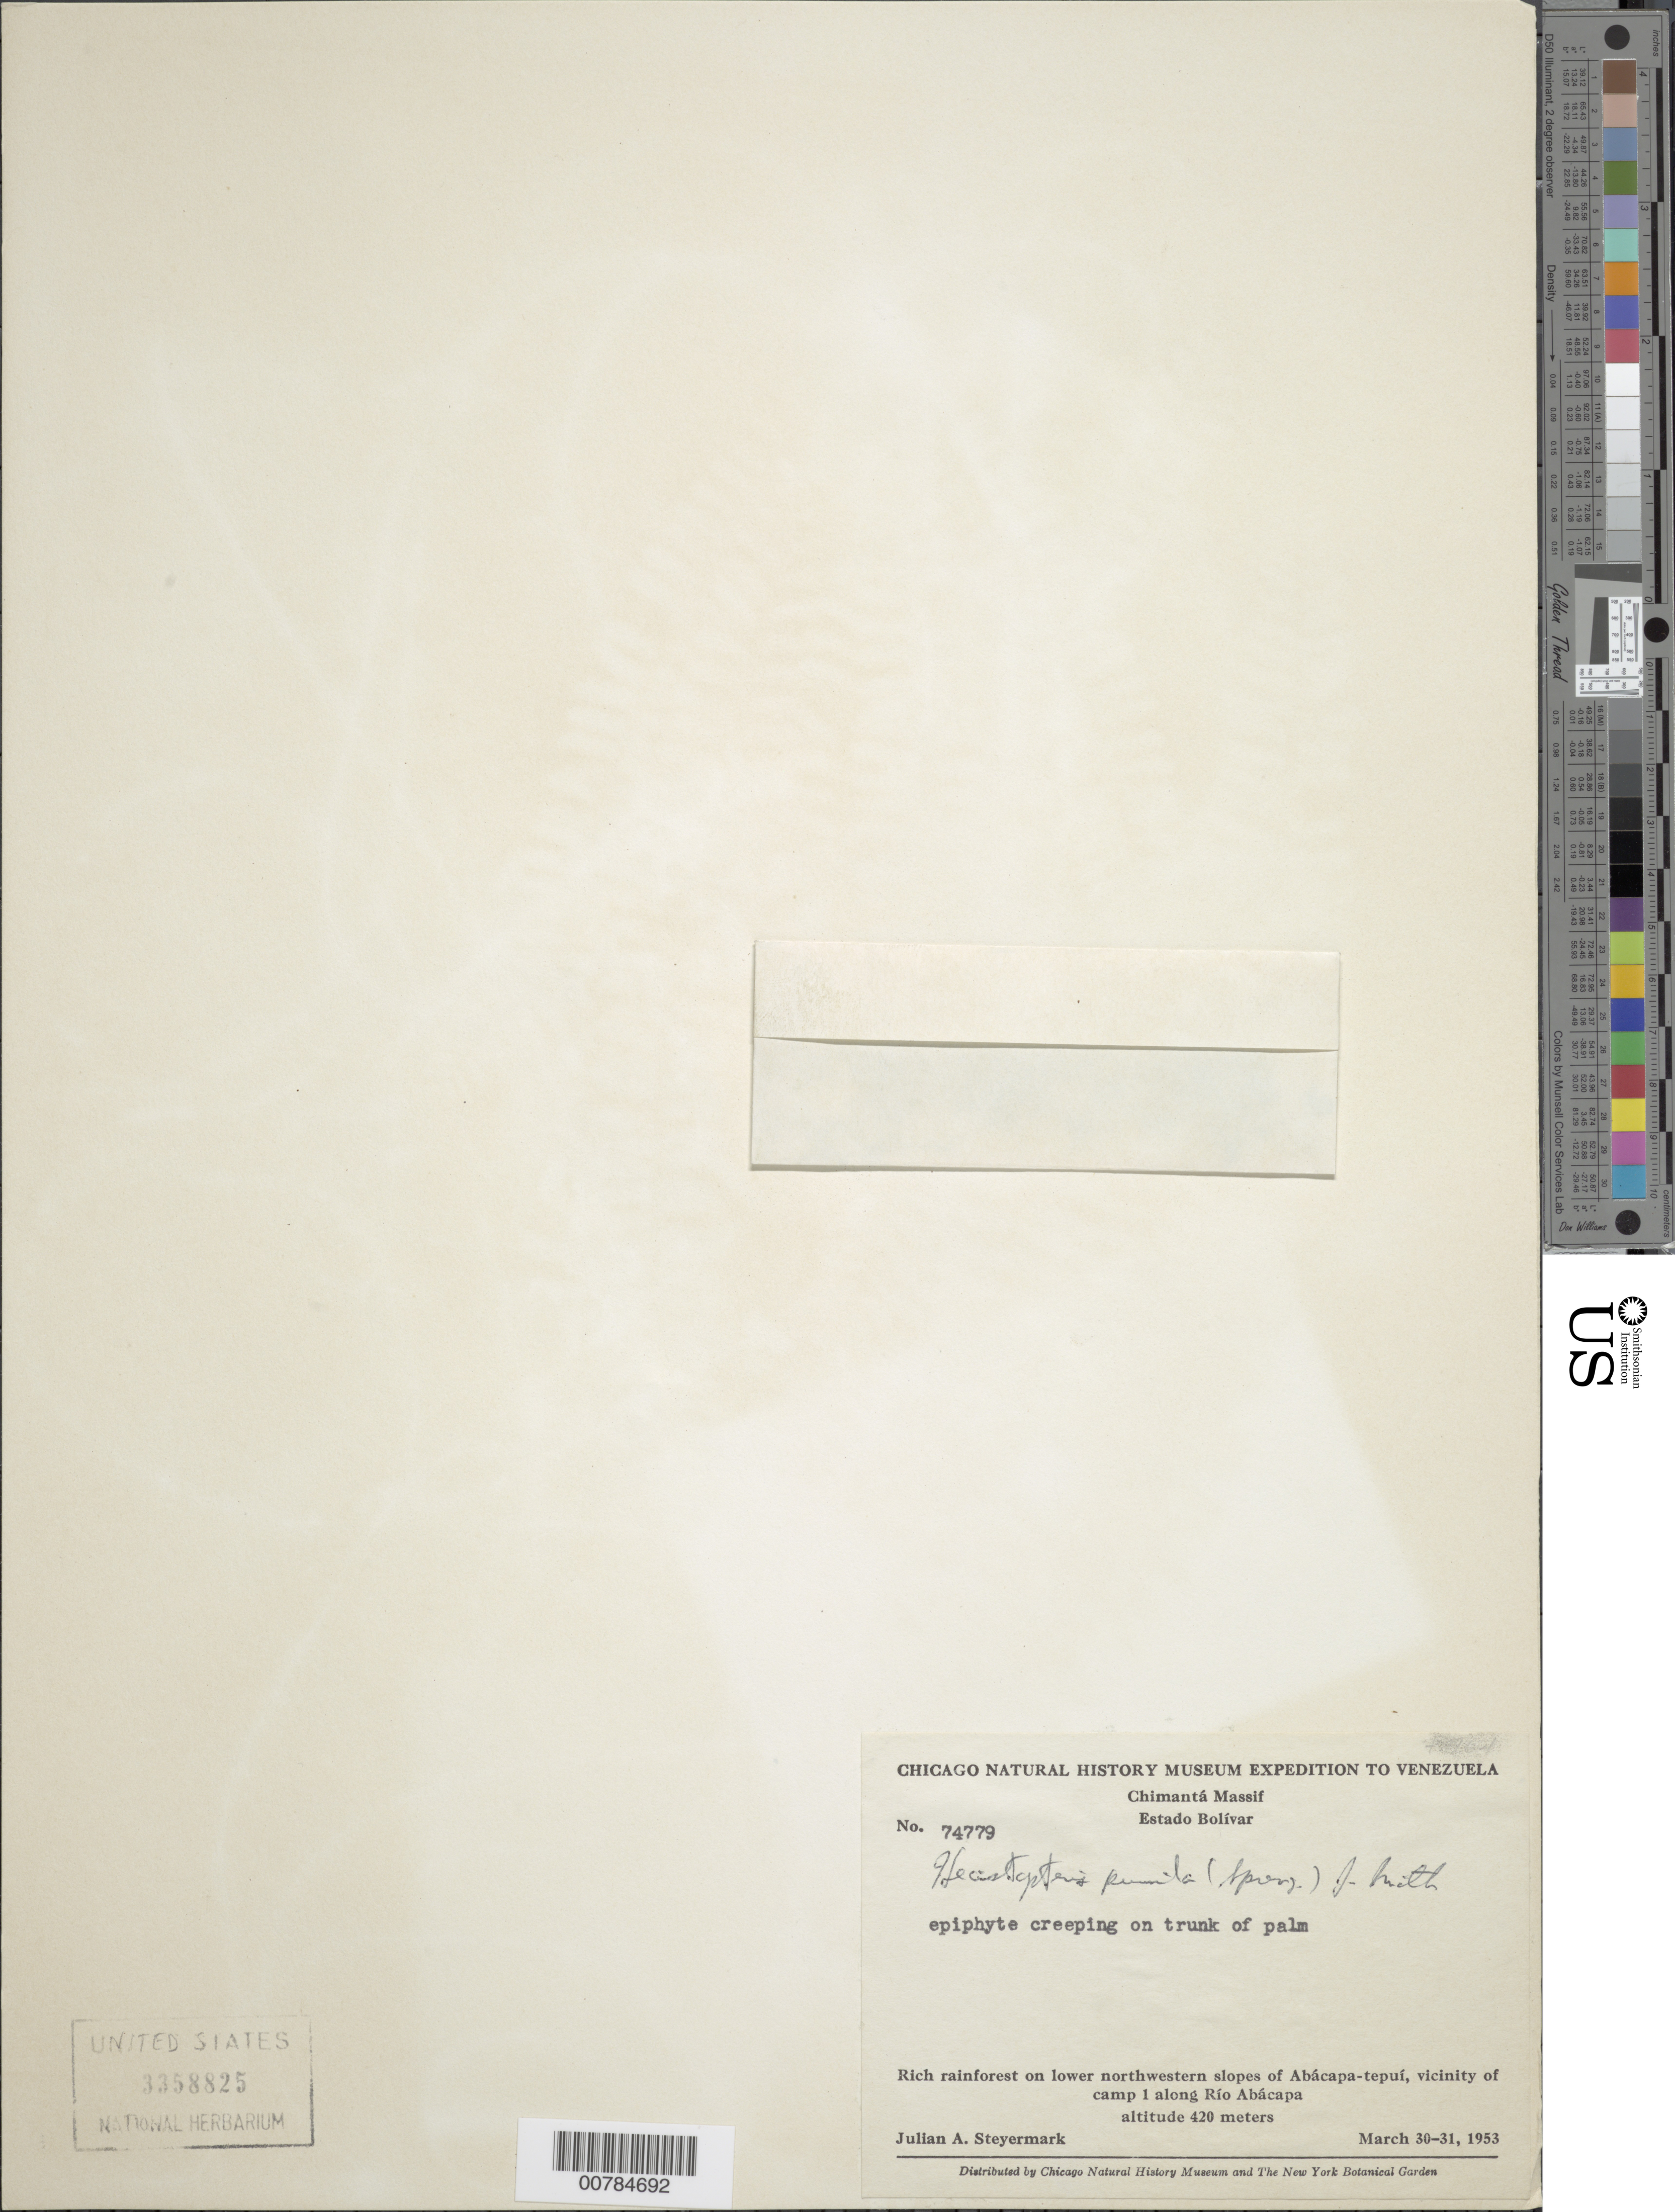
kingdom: Plantae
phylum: Tracheophyta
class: Polypodiopsida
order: Polypodiales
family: Pteridaceae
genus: Hecistopteris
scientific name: Hecistopteris pumila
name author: Christ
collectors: J. Steyermark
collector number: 74779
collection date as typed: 30-Mar-53 to 31-Mar-53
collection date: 1953-03-30/1953-03-31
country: Venezuela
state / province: Bolívar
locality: Chimantá Massif, lower NW-slopes of Abácapa-tepuí, vicinity of camp 1 along Río Abácapa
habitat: Rich rainforest; creeping on trunk of palm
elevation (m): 420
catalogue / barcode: US 3358825